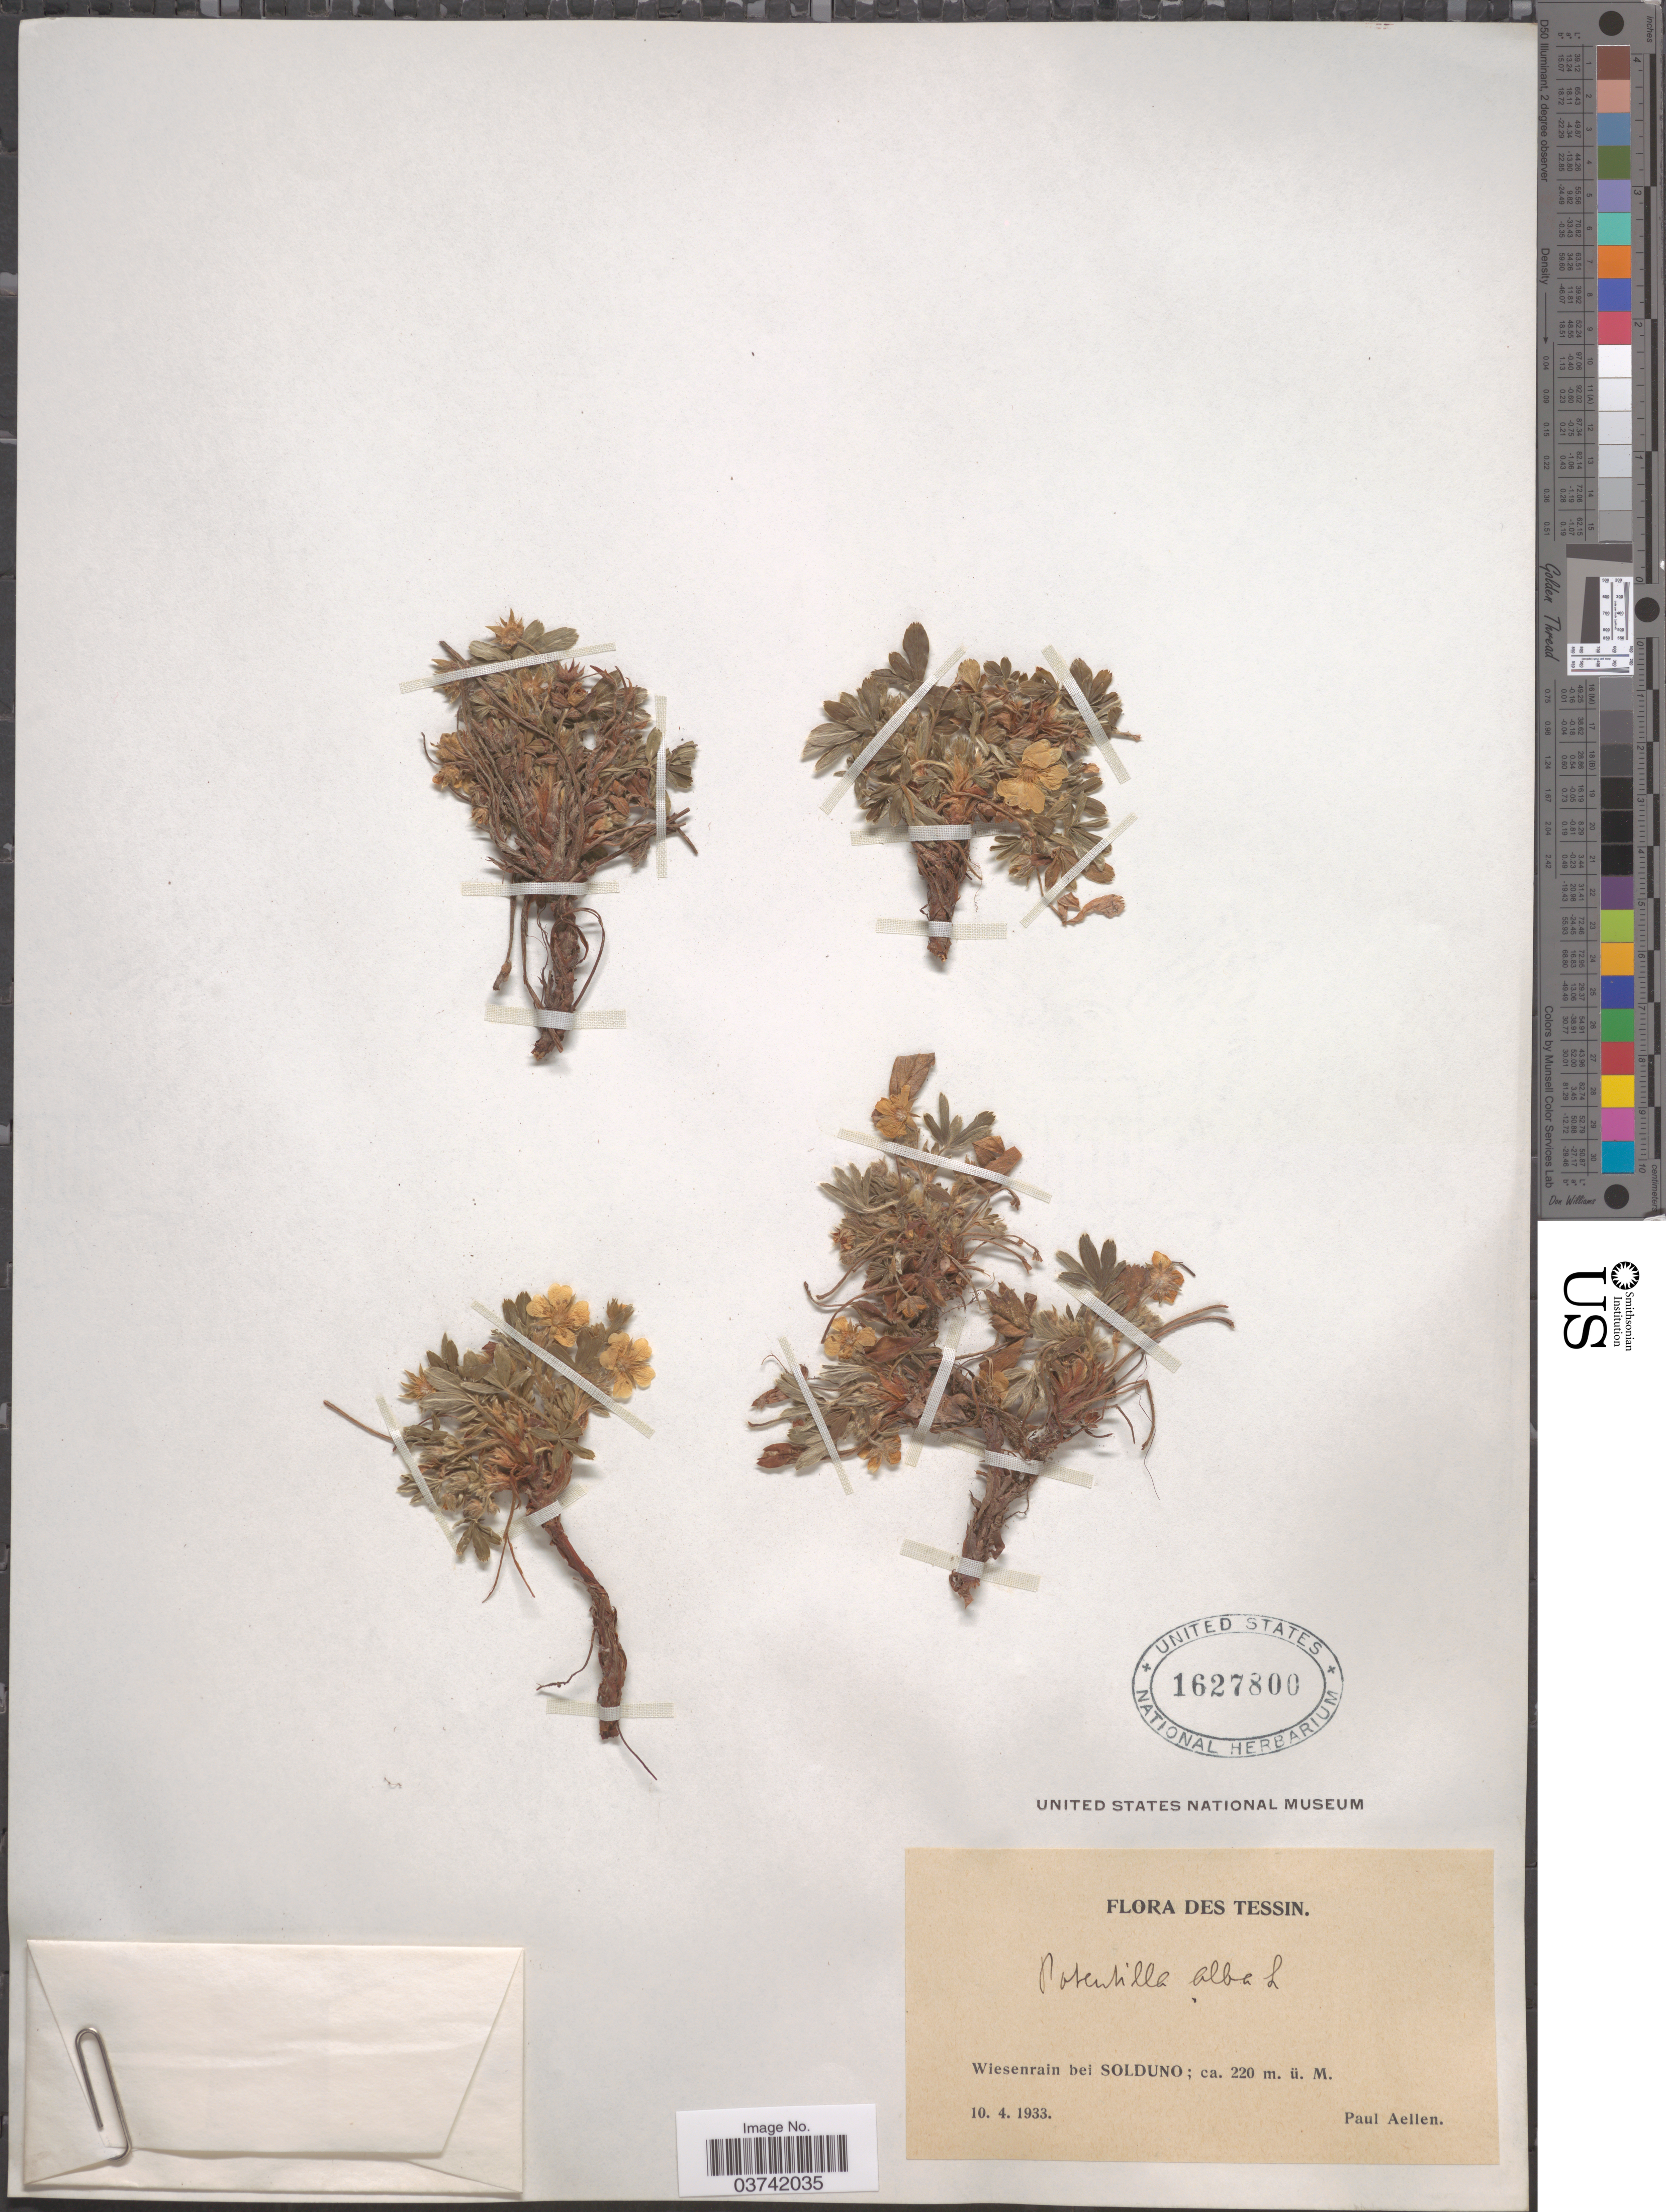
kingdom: Plantae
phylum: Tracheophyta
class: Magnoliopsida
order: Rosales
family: Rosaceae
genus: Potentilla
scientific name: Potentilla alba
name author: L.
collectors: P. Aellen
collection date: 1933-04-10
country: Switzerland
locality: Tessin. Wiesenrain bei Solduno.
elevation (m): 220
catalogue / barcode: US 1627800